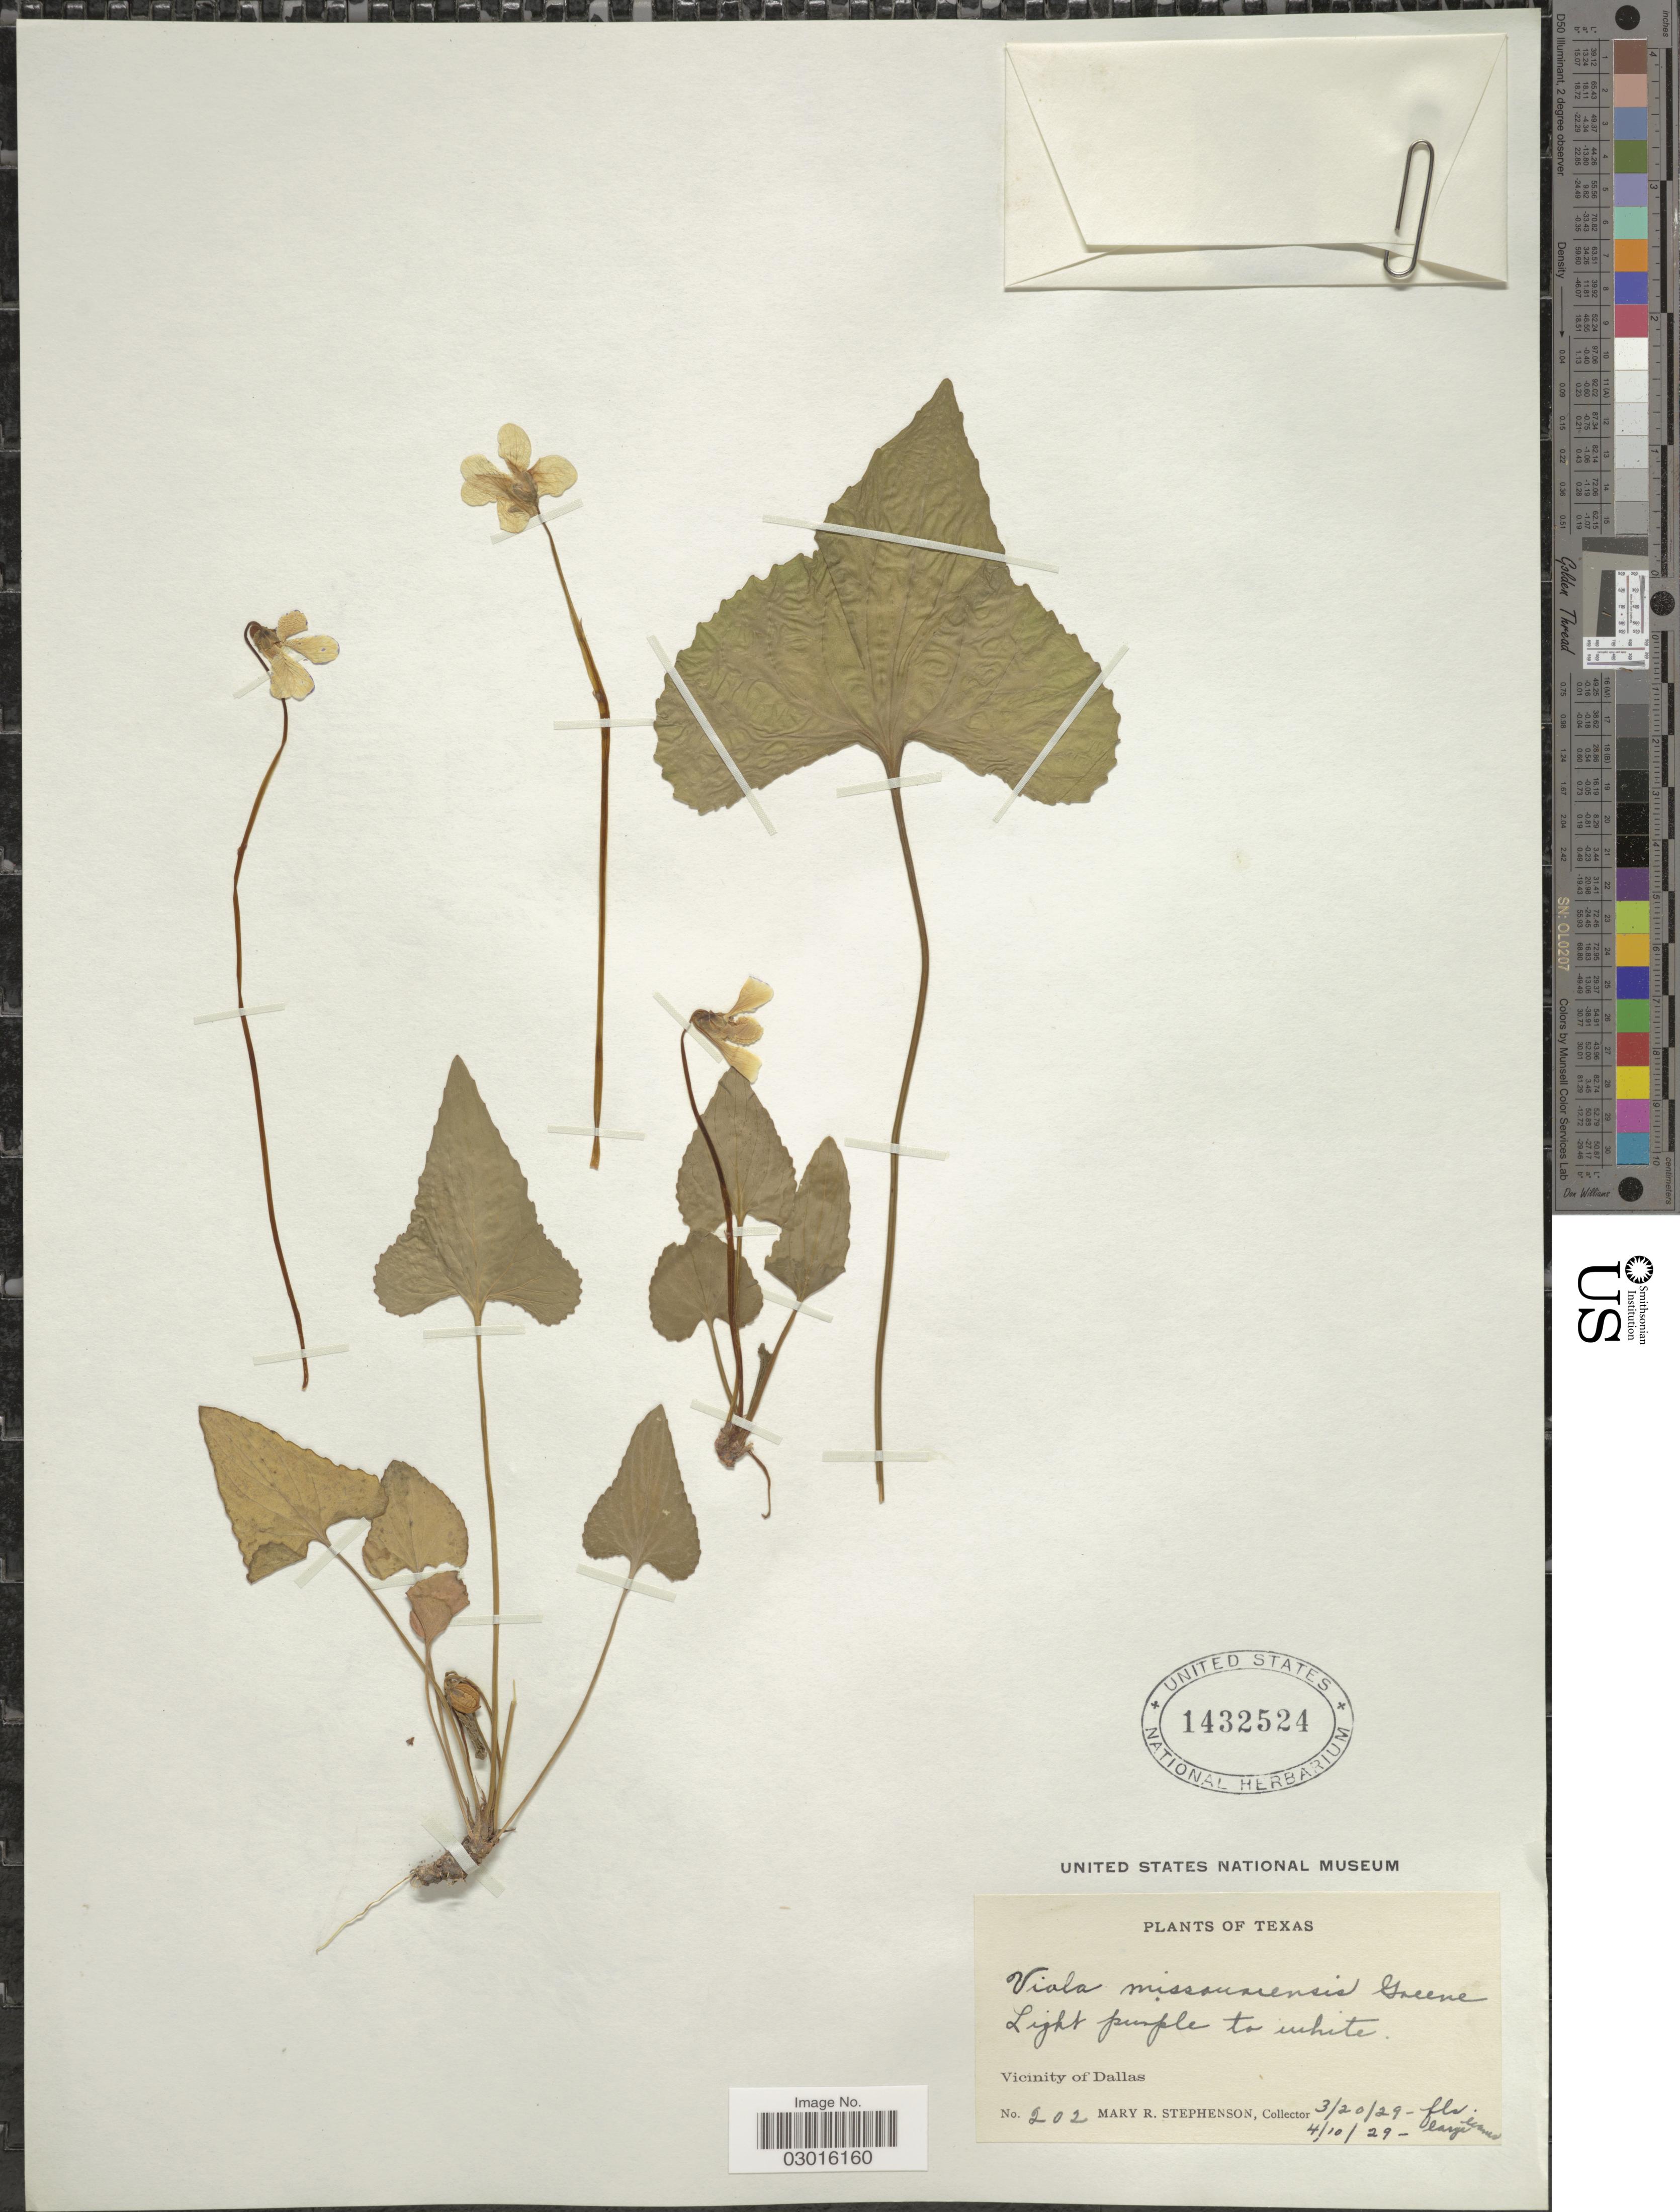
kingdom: Plantae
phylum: Tracheophyta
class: Magnoliopsida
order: Malpighiales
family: Violaceae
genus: Viola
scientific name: Viola missouriensis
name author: Greene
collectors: M. Stephenson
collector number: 202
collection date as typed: Transcribed d/m/y: 20/3/29 to 10/4/29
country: United States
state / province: Texas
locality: Vicinity of Dallas.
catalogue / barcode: US 1432524